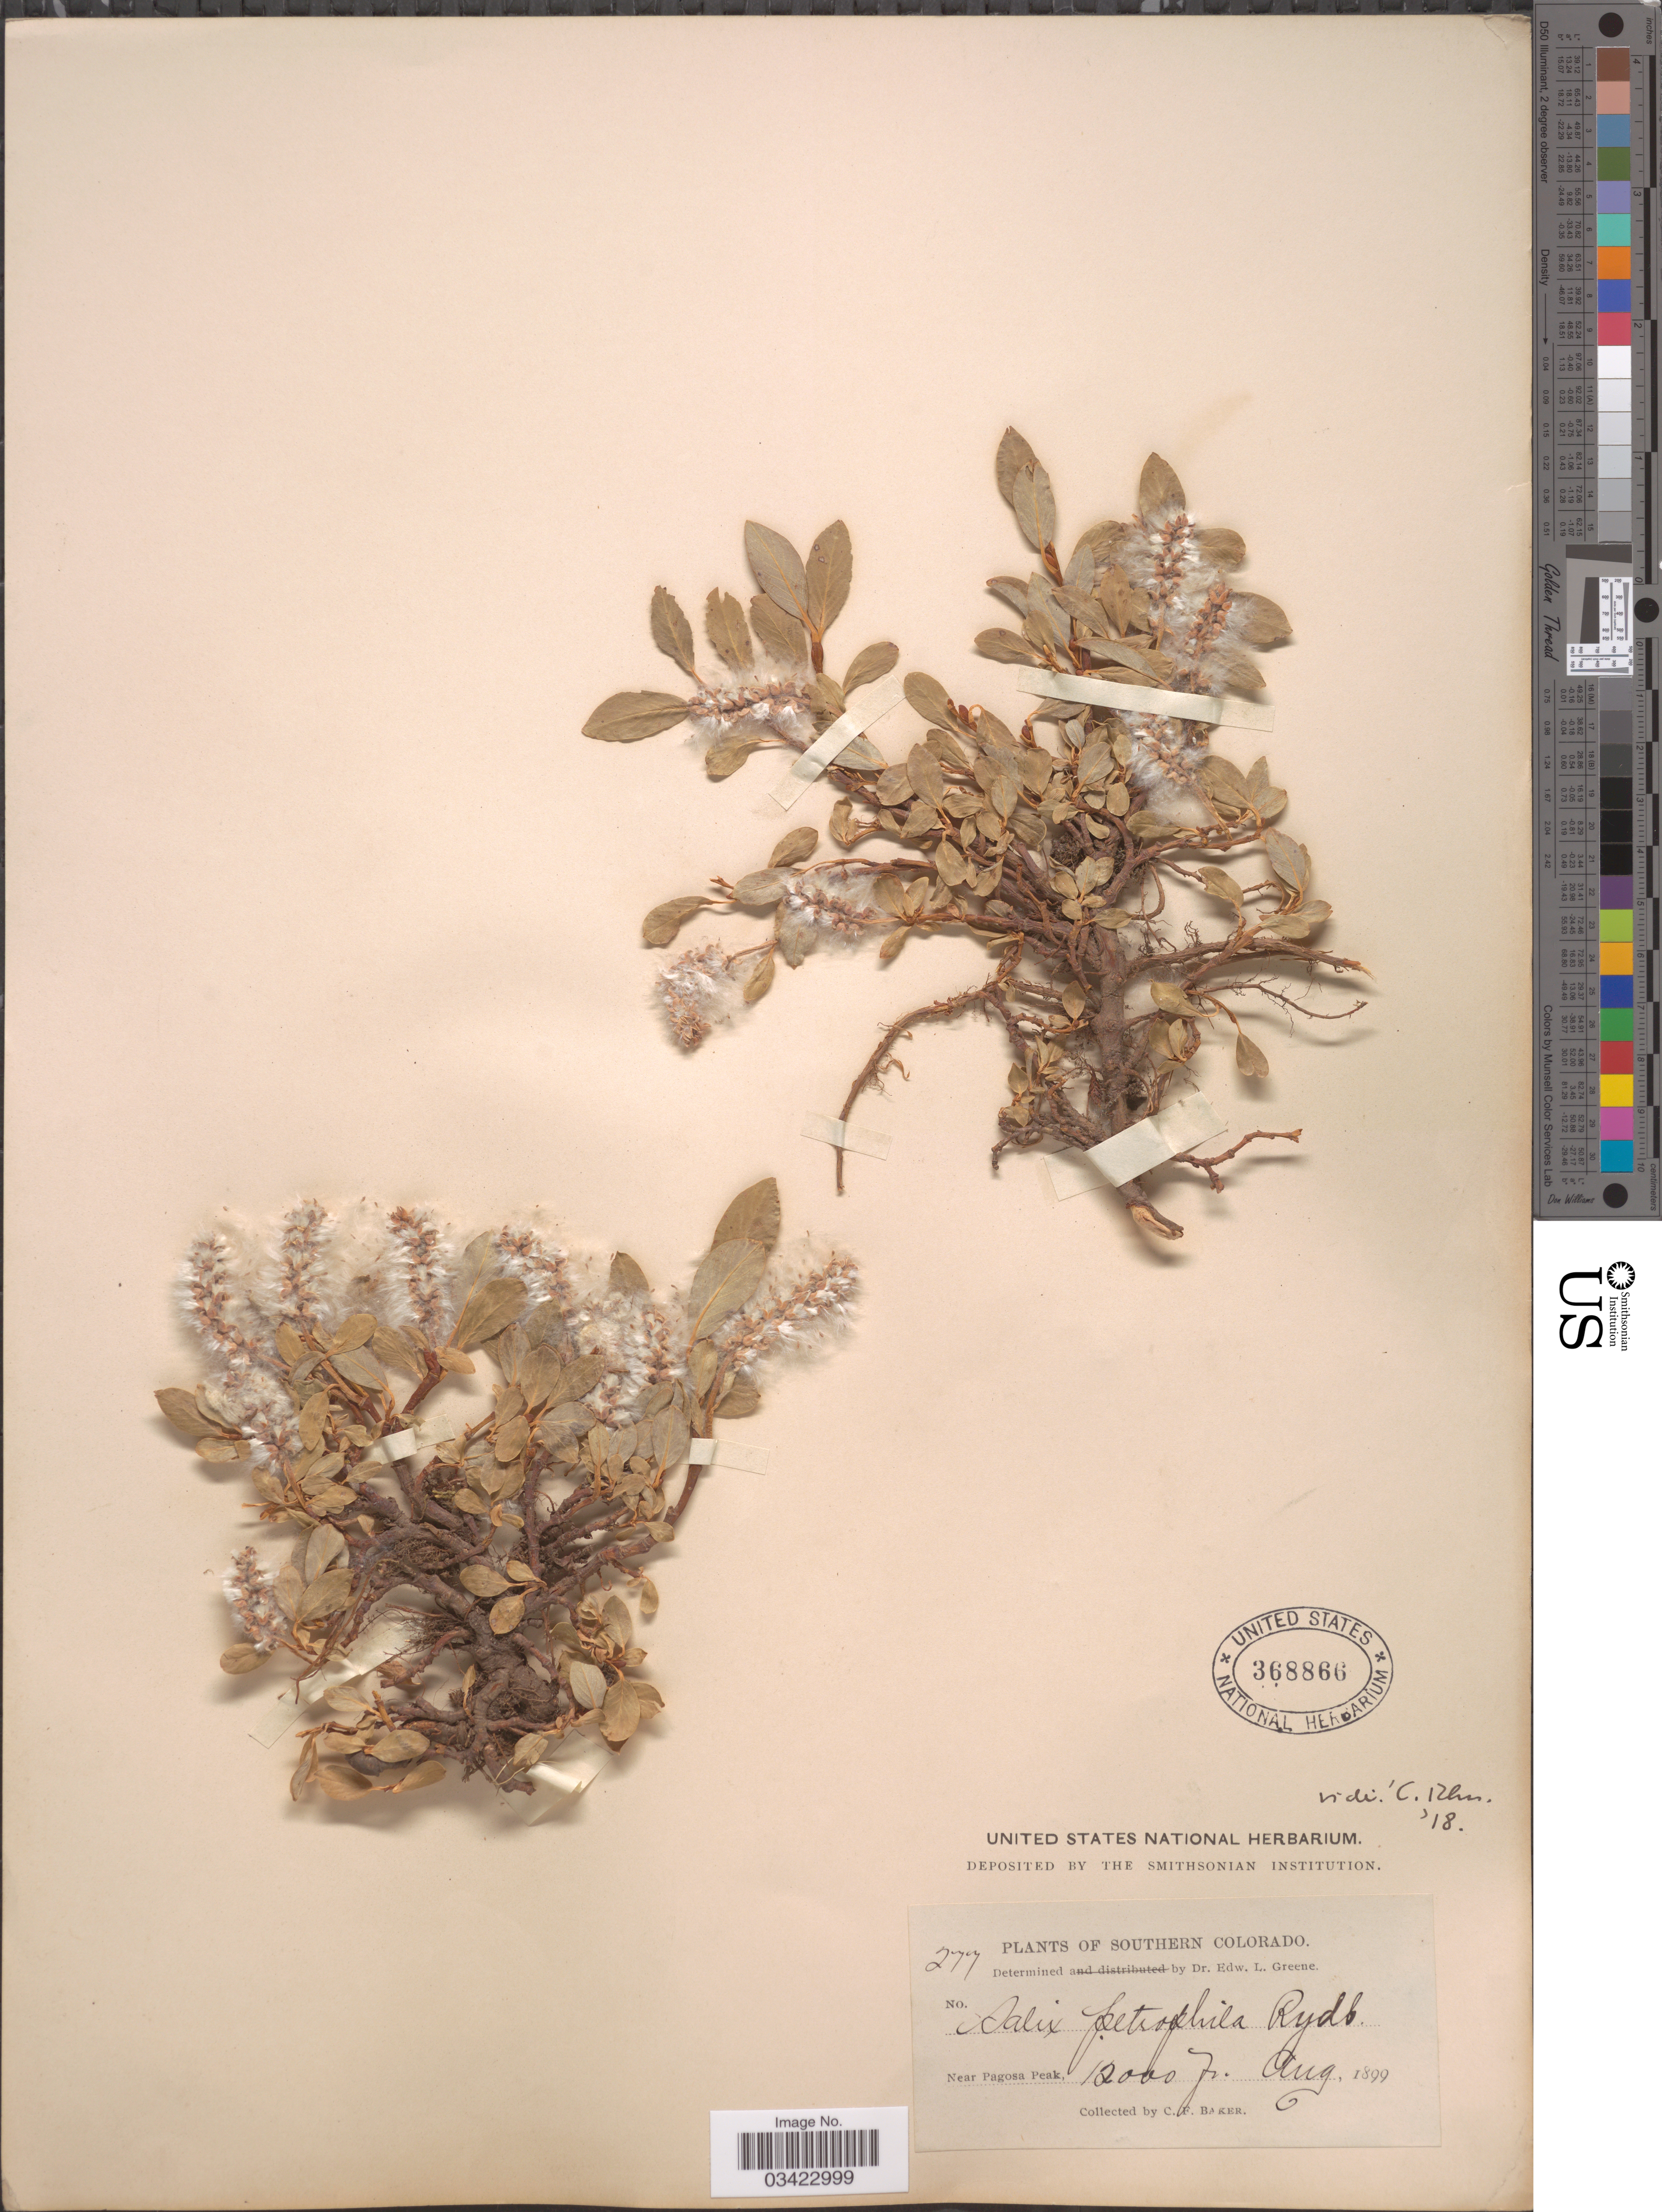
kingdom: Plantae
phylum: Tracheophyta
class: Magnoliopsida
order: Malpighiales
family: Salicaceae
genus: Salix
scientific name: Salix anglorum var. antiplasta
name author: C.K. Schneid.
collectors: C. F. Baker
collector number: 277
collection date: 1899-08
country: United States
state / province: Colorado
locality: Southern Colorado. Near Pagosa Peak.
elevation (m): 3658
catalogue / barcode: US 368866